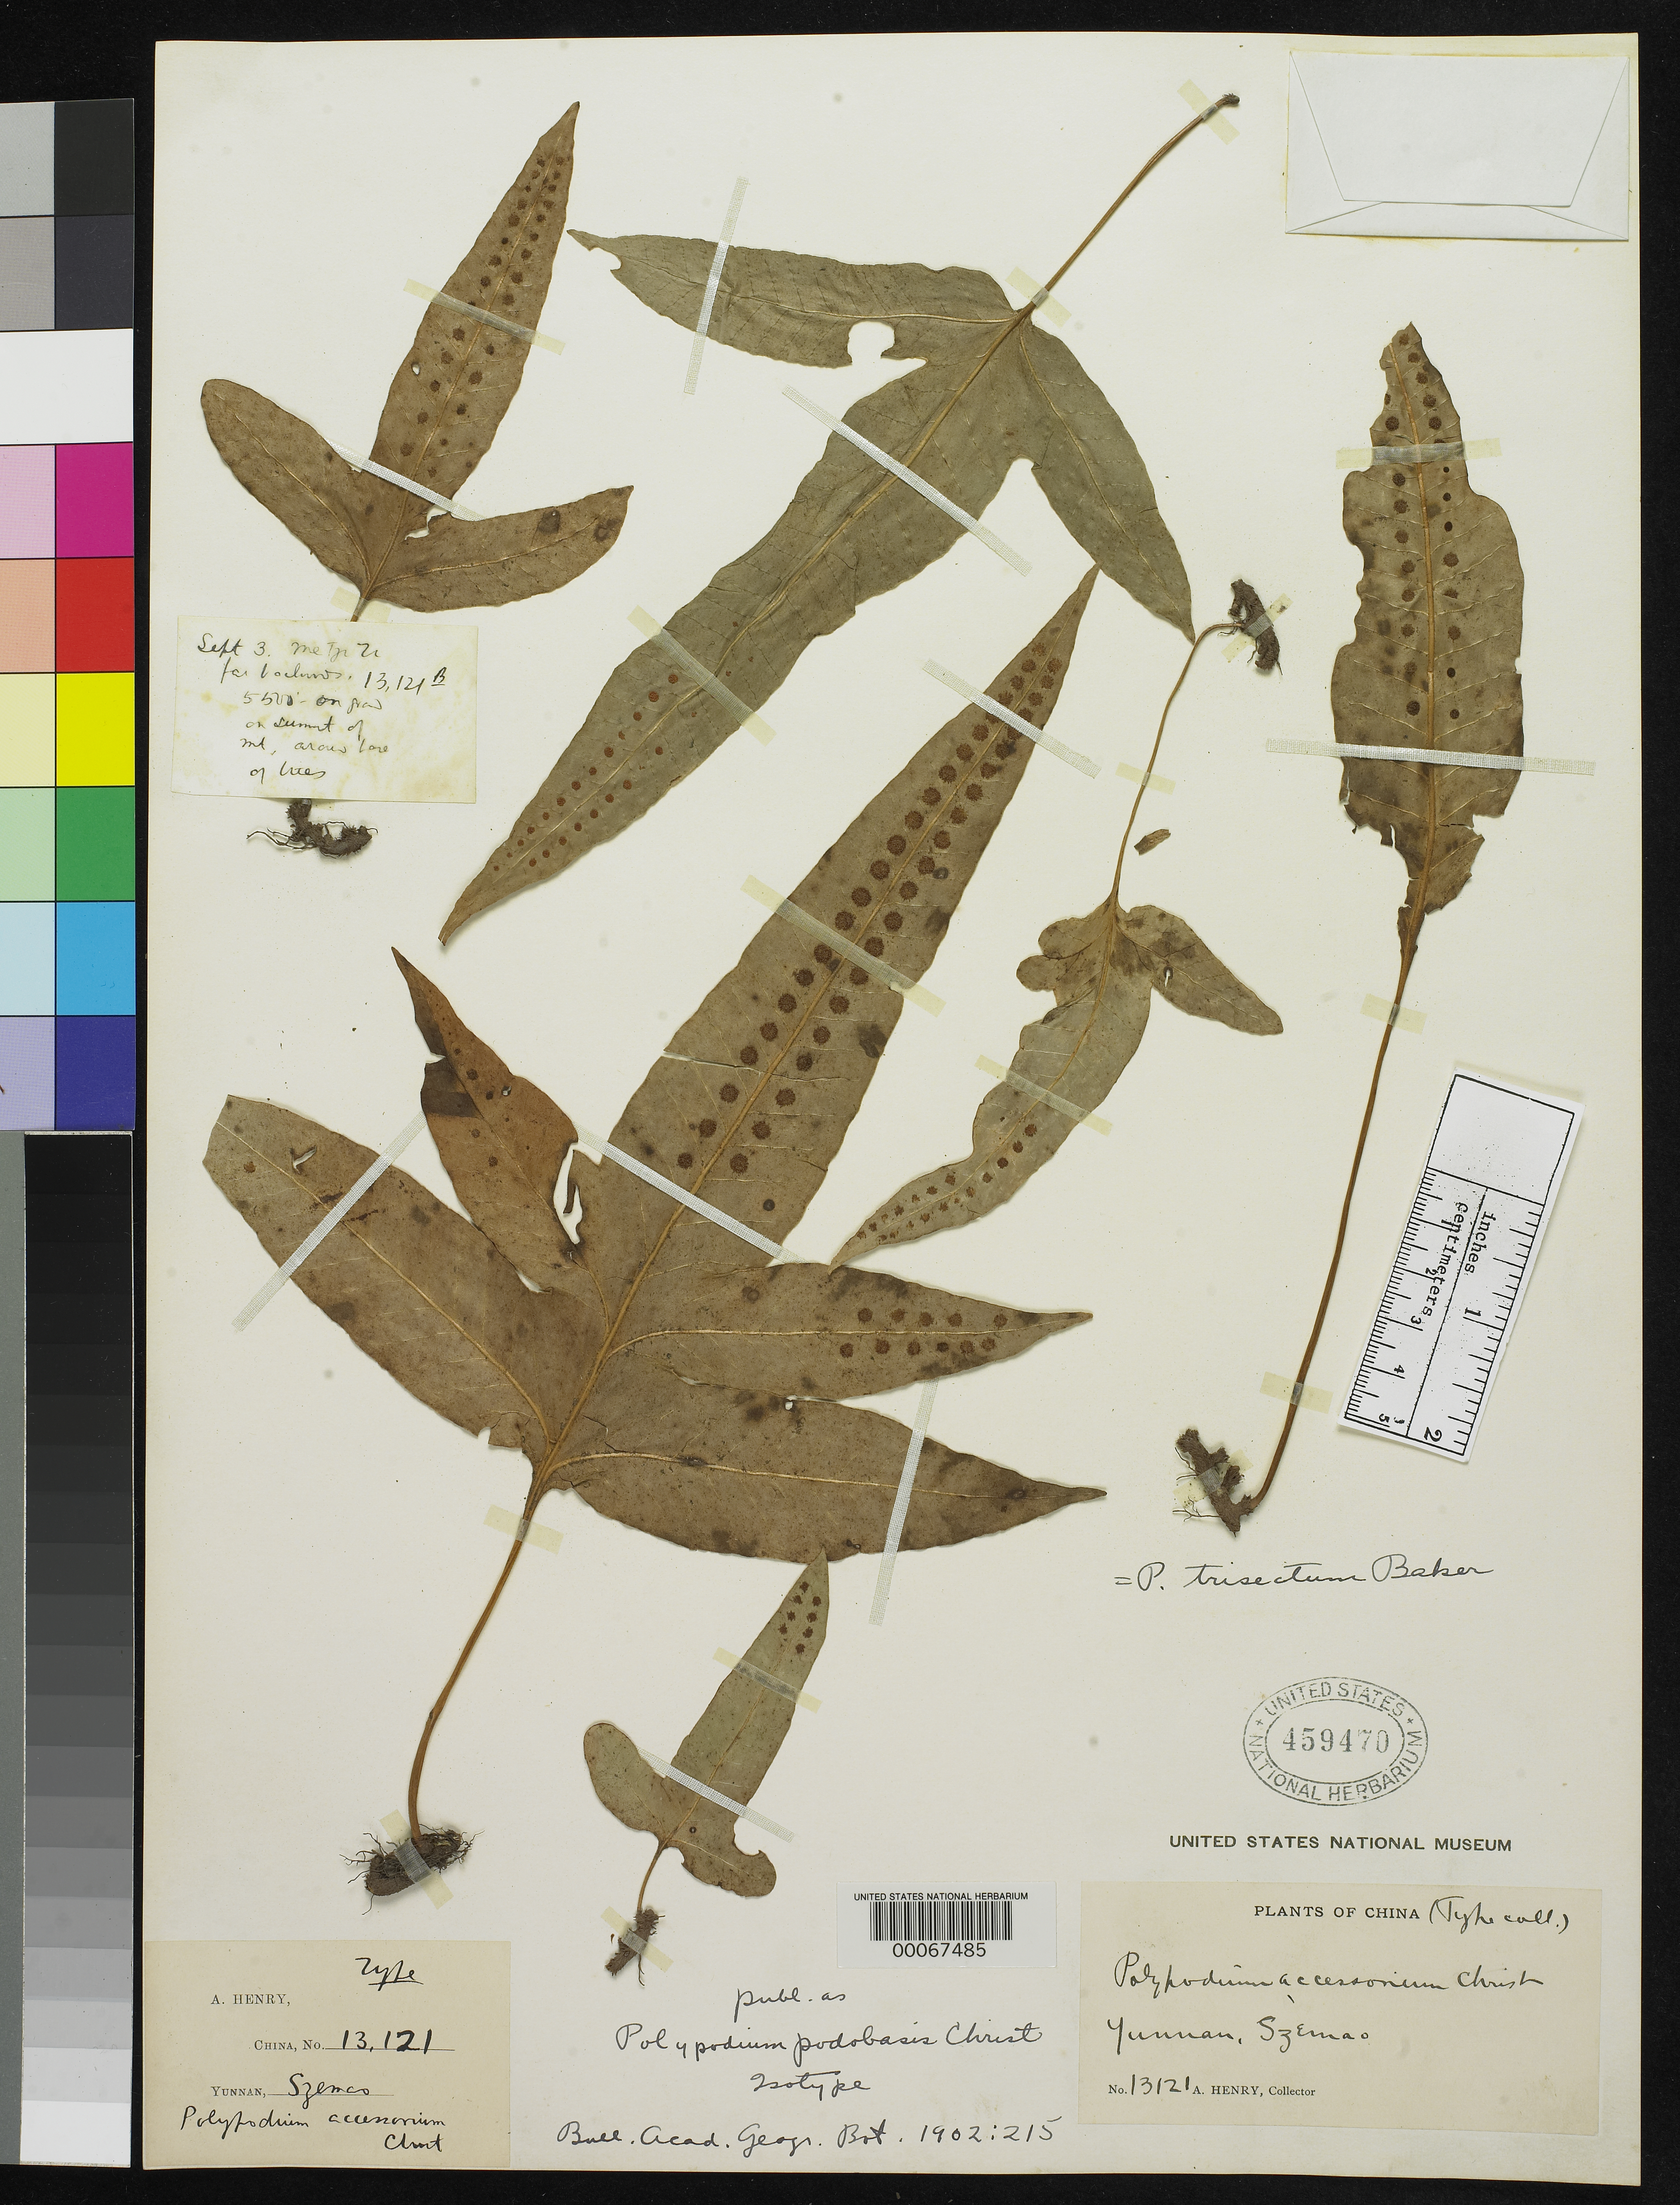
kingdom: Plantae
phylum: Tracheophyta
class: Polypodiopsida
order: Polypodiales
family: Polypodiaceae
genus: Polypodium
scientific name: Polypodium podobasis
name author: Christ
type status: Type Collection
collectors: A. Henry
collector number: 13121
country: China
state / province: Yunnan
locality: Szemao.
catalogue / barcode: US 459470